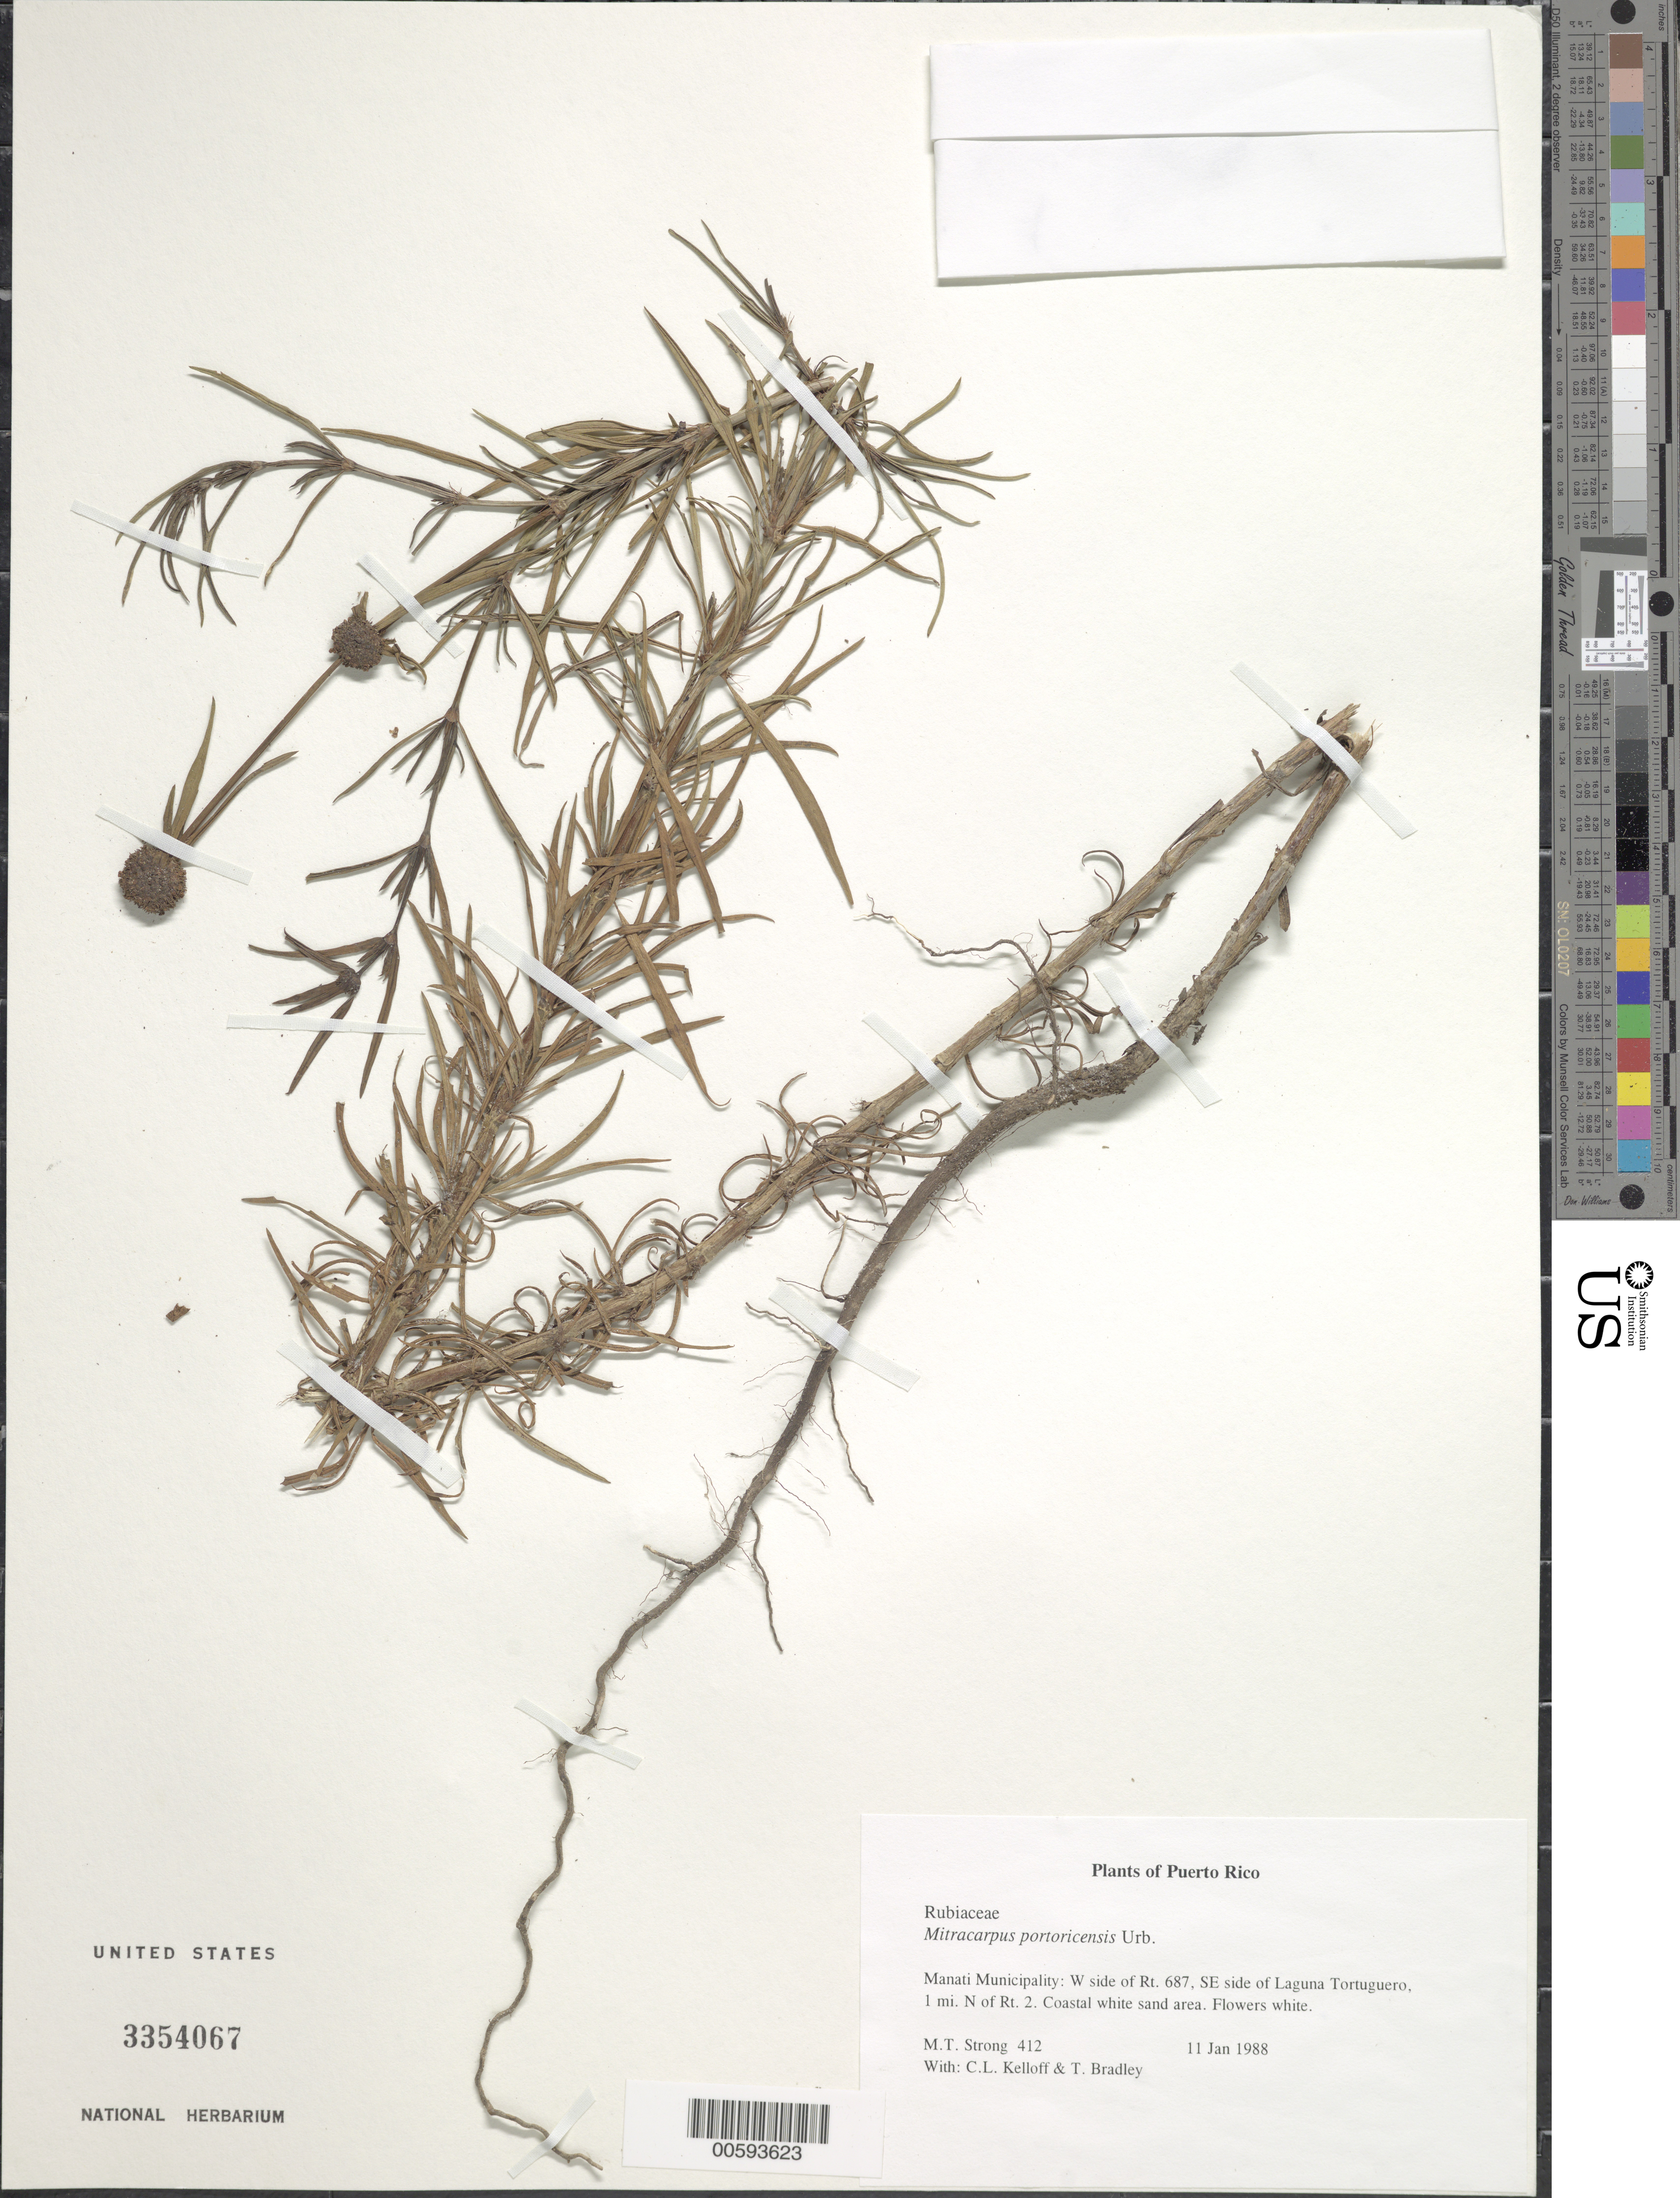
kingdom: Plantae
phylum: Tracheophyta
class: Magnoliopsida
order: Gentianales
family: Rubiaceae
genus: Mitracarpus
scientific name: Mitracarpus frigidus var. portoricensis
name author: Urb.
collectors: M. T. Strong, C. L. Kelloff & T. Bradley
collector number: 412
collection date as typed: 11 Jan 1988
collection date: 1988-01-11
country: Puerto Rico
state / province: Manatí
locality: Manati Municipality: W side of Rt. 687, SE side of Laguna Tortuguero, 1 mi. N of Rt. 2.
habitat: Coastal white sand area.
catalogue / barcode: US 3354067